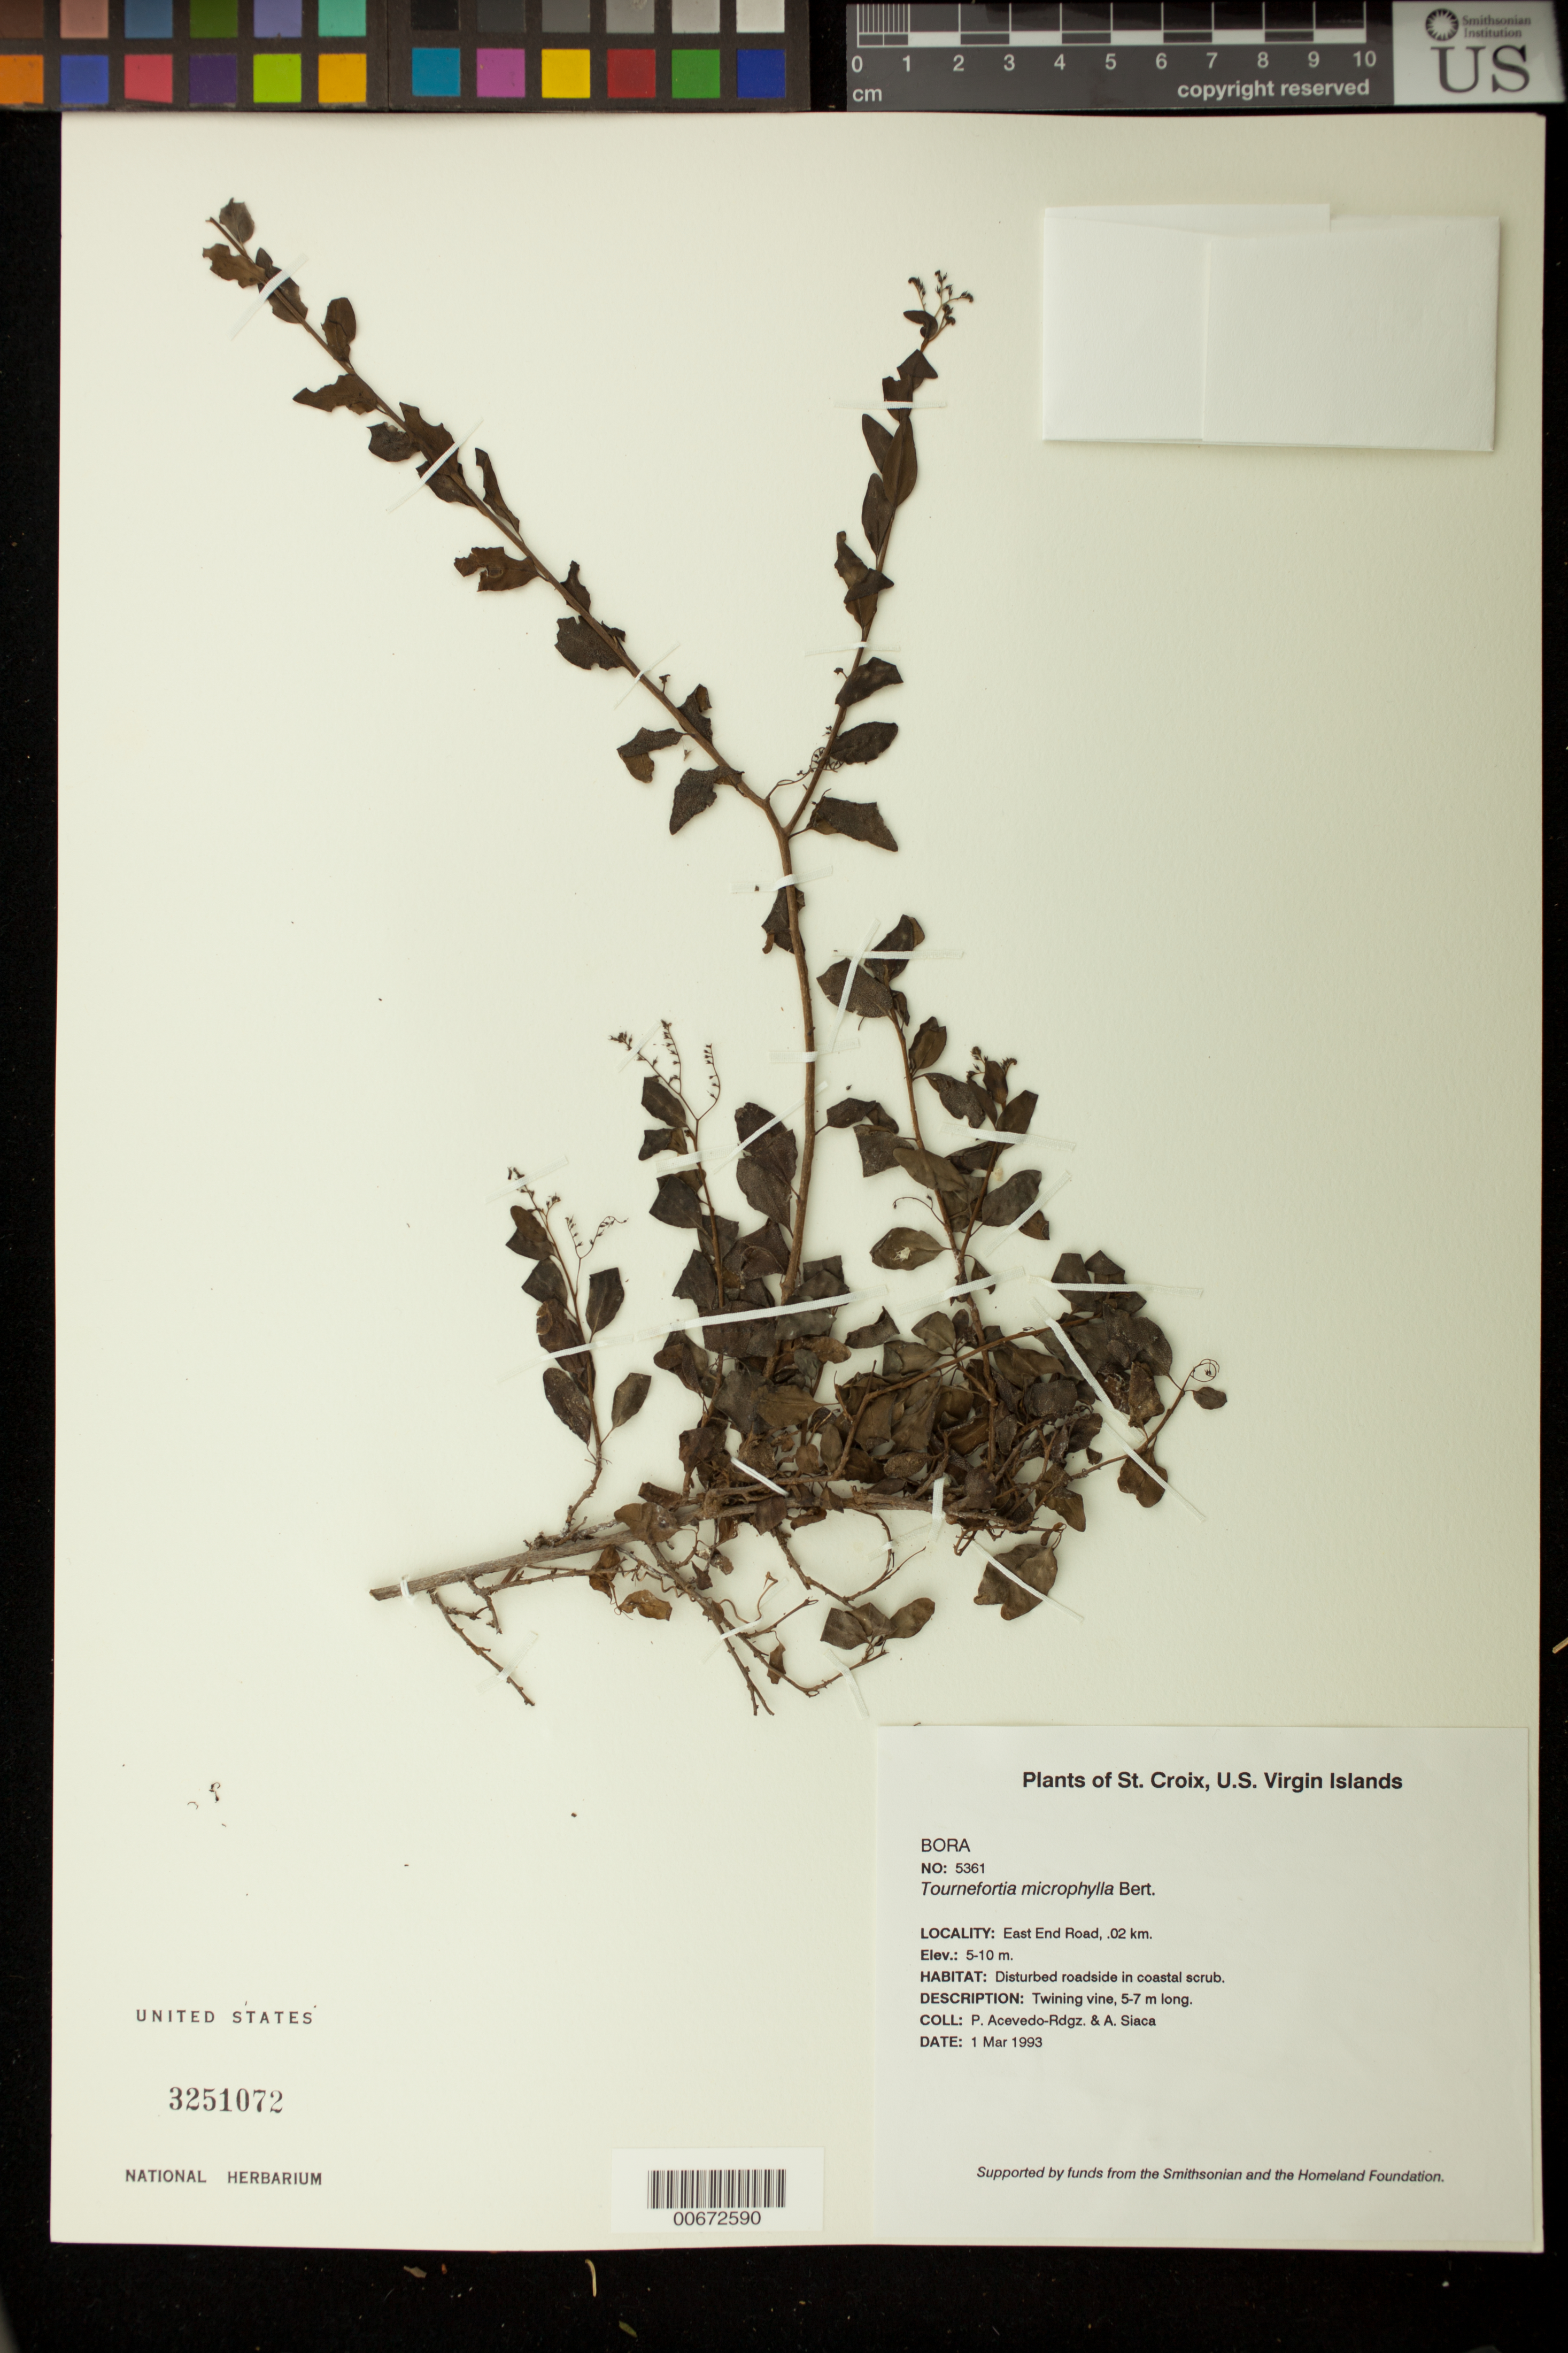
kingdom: Plantae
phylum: Tracheophyta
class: Magnoliopsida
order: Boraginales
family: Heliotropiaceae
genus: Myriopus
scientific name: Myriopus microphyllus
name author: (Bertero ex Spreng.) Feuillet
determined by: Feuillet, C.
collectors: P. Acevedo-Rodr. & A. Siaca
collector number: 5361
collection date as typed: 01 Mar 1993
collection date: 1993-03-01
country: U.S. Virgin Islands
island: St. Croix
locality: East End Road, .02 km.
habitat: Disturbed roadside in coastal scrub.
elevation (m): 5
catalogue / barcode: US 3251072